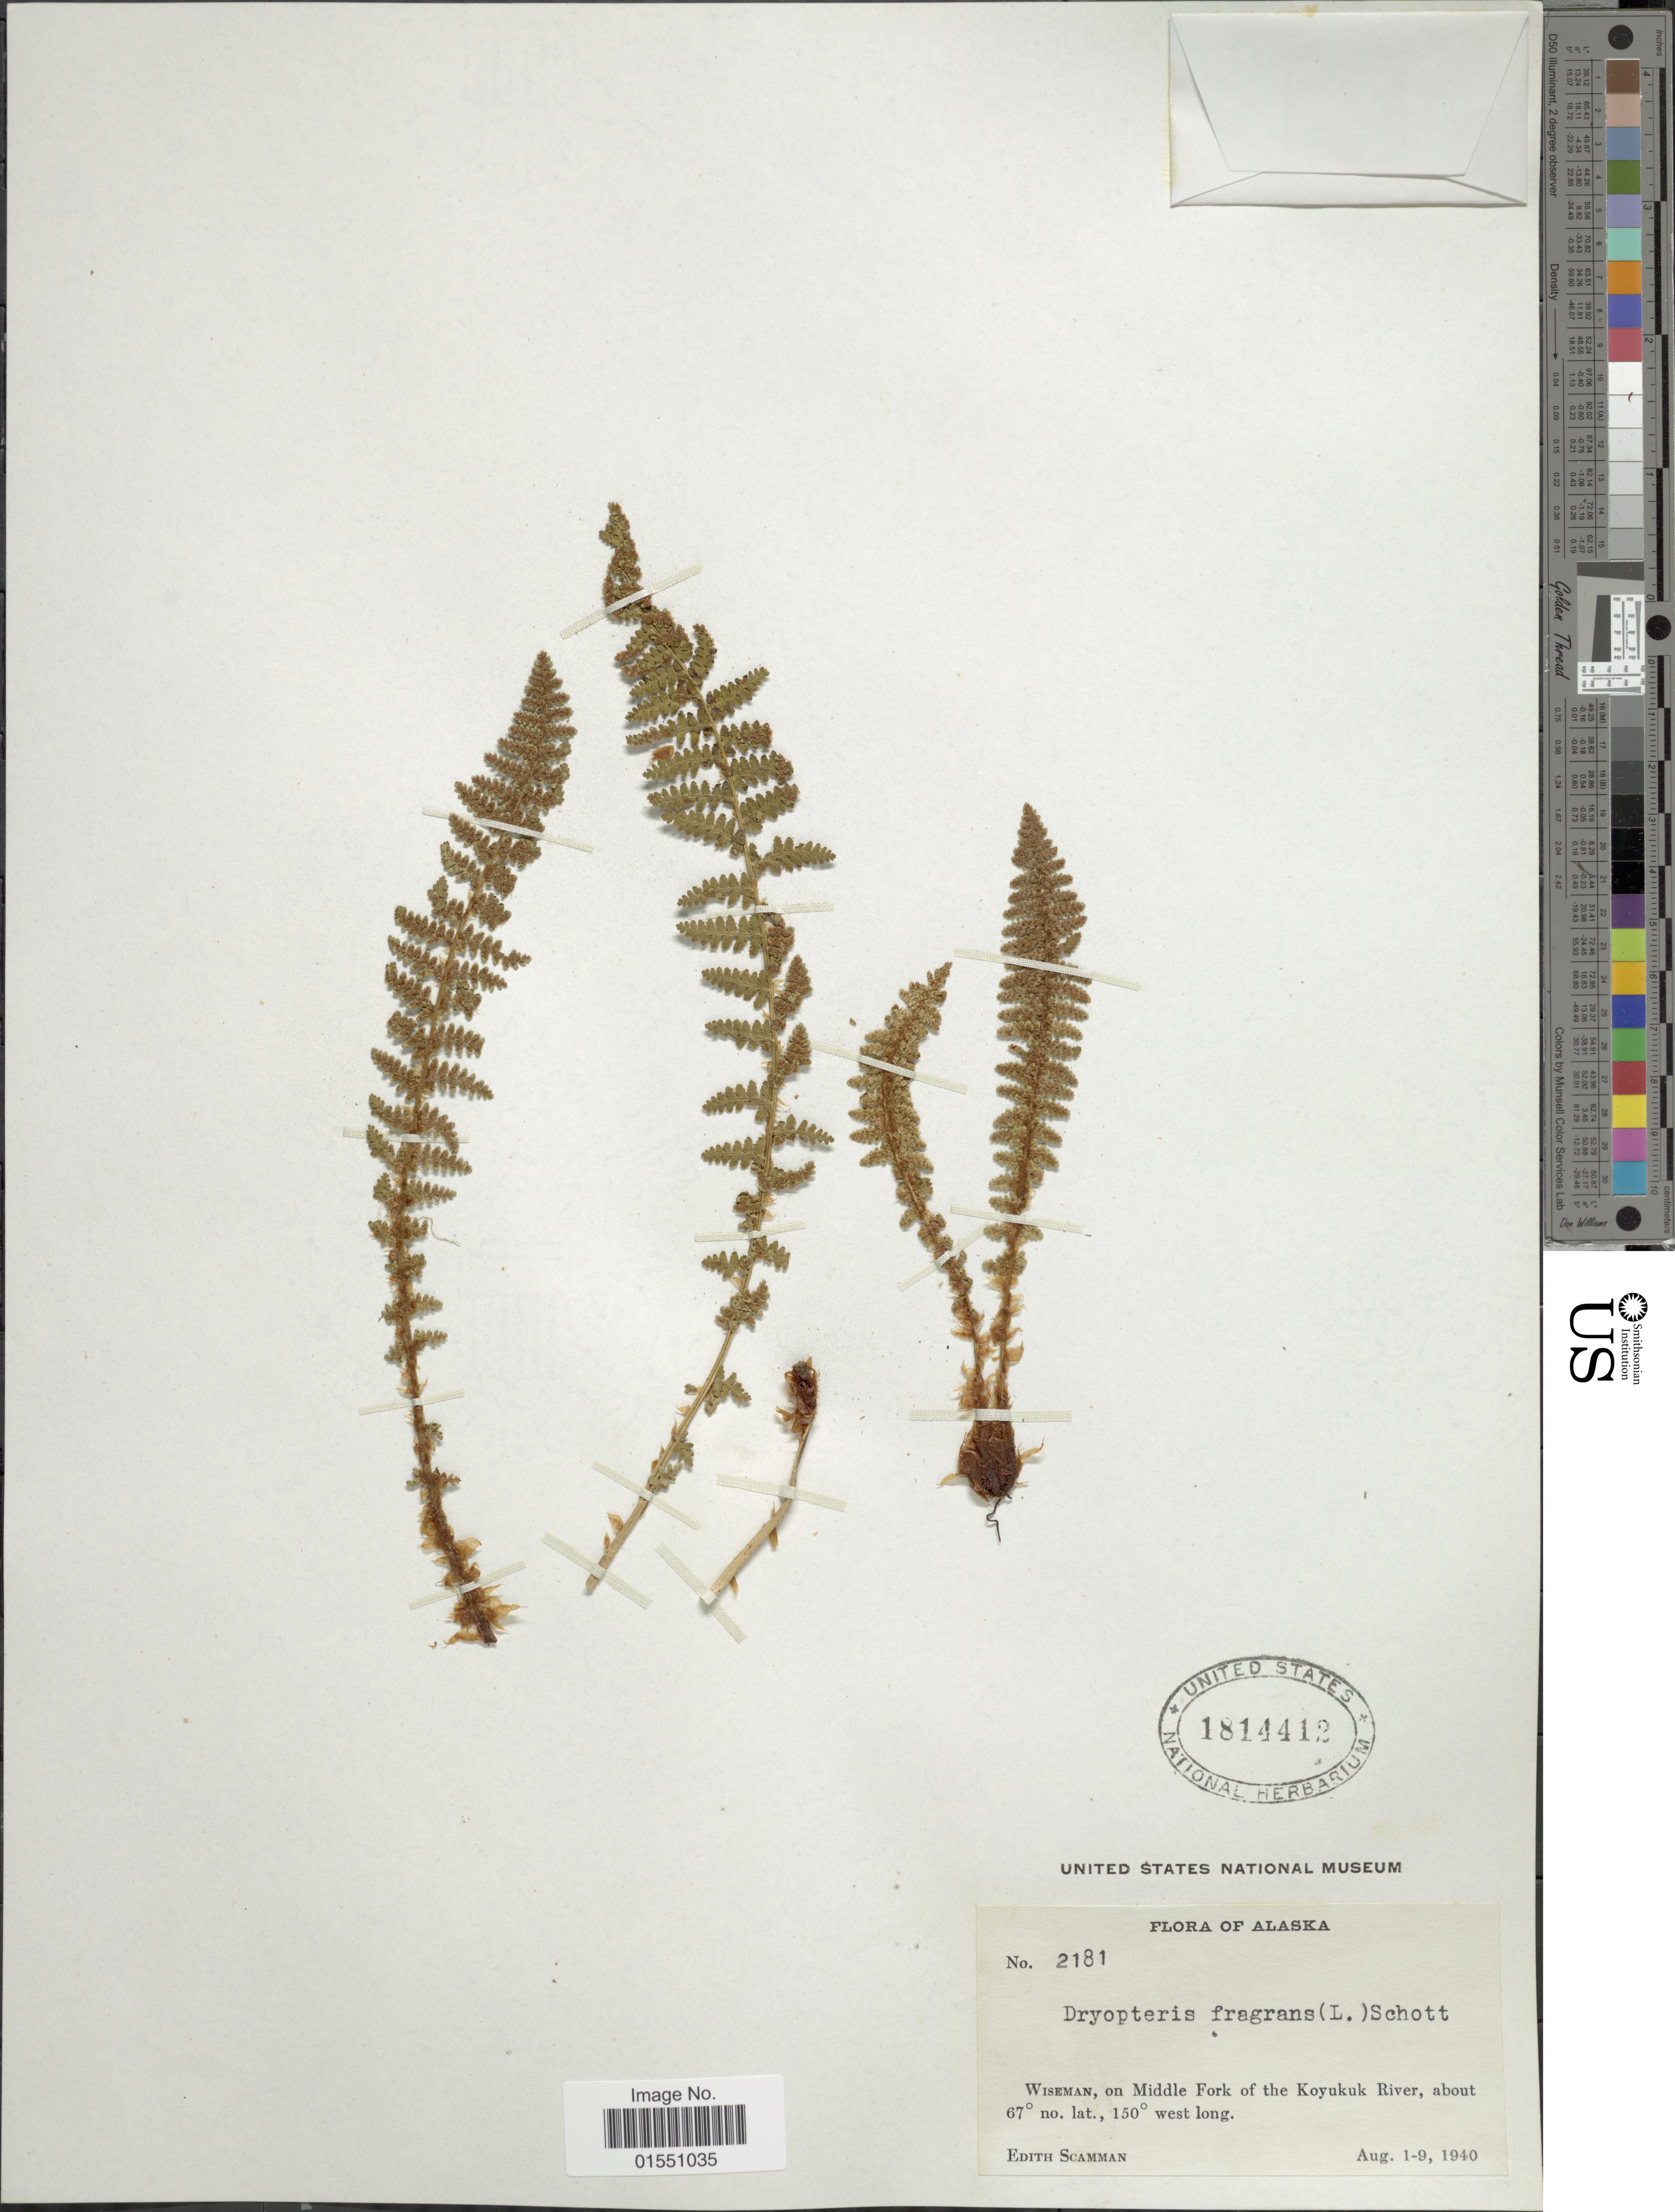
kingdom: Plantae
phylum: Tracheophyta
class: Polypodiopsida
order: Polypodiales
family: Dryopteridaceae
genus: Dryopteris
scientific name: Dryopteris fragrans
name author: (L.) Schott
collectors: E. Scamman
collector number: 2181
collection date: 1940-08-01/1940-08-09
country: United States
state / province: Alaska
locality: Wiseman, on Middle Fork of the Koyukuk River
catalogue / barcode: US 1814412